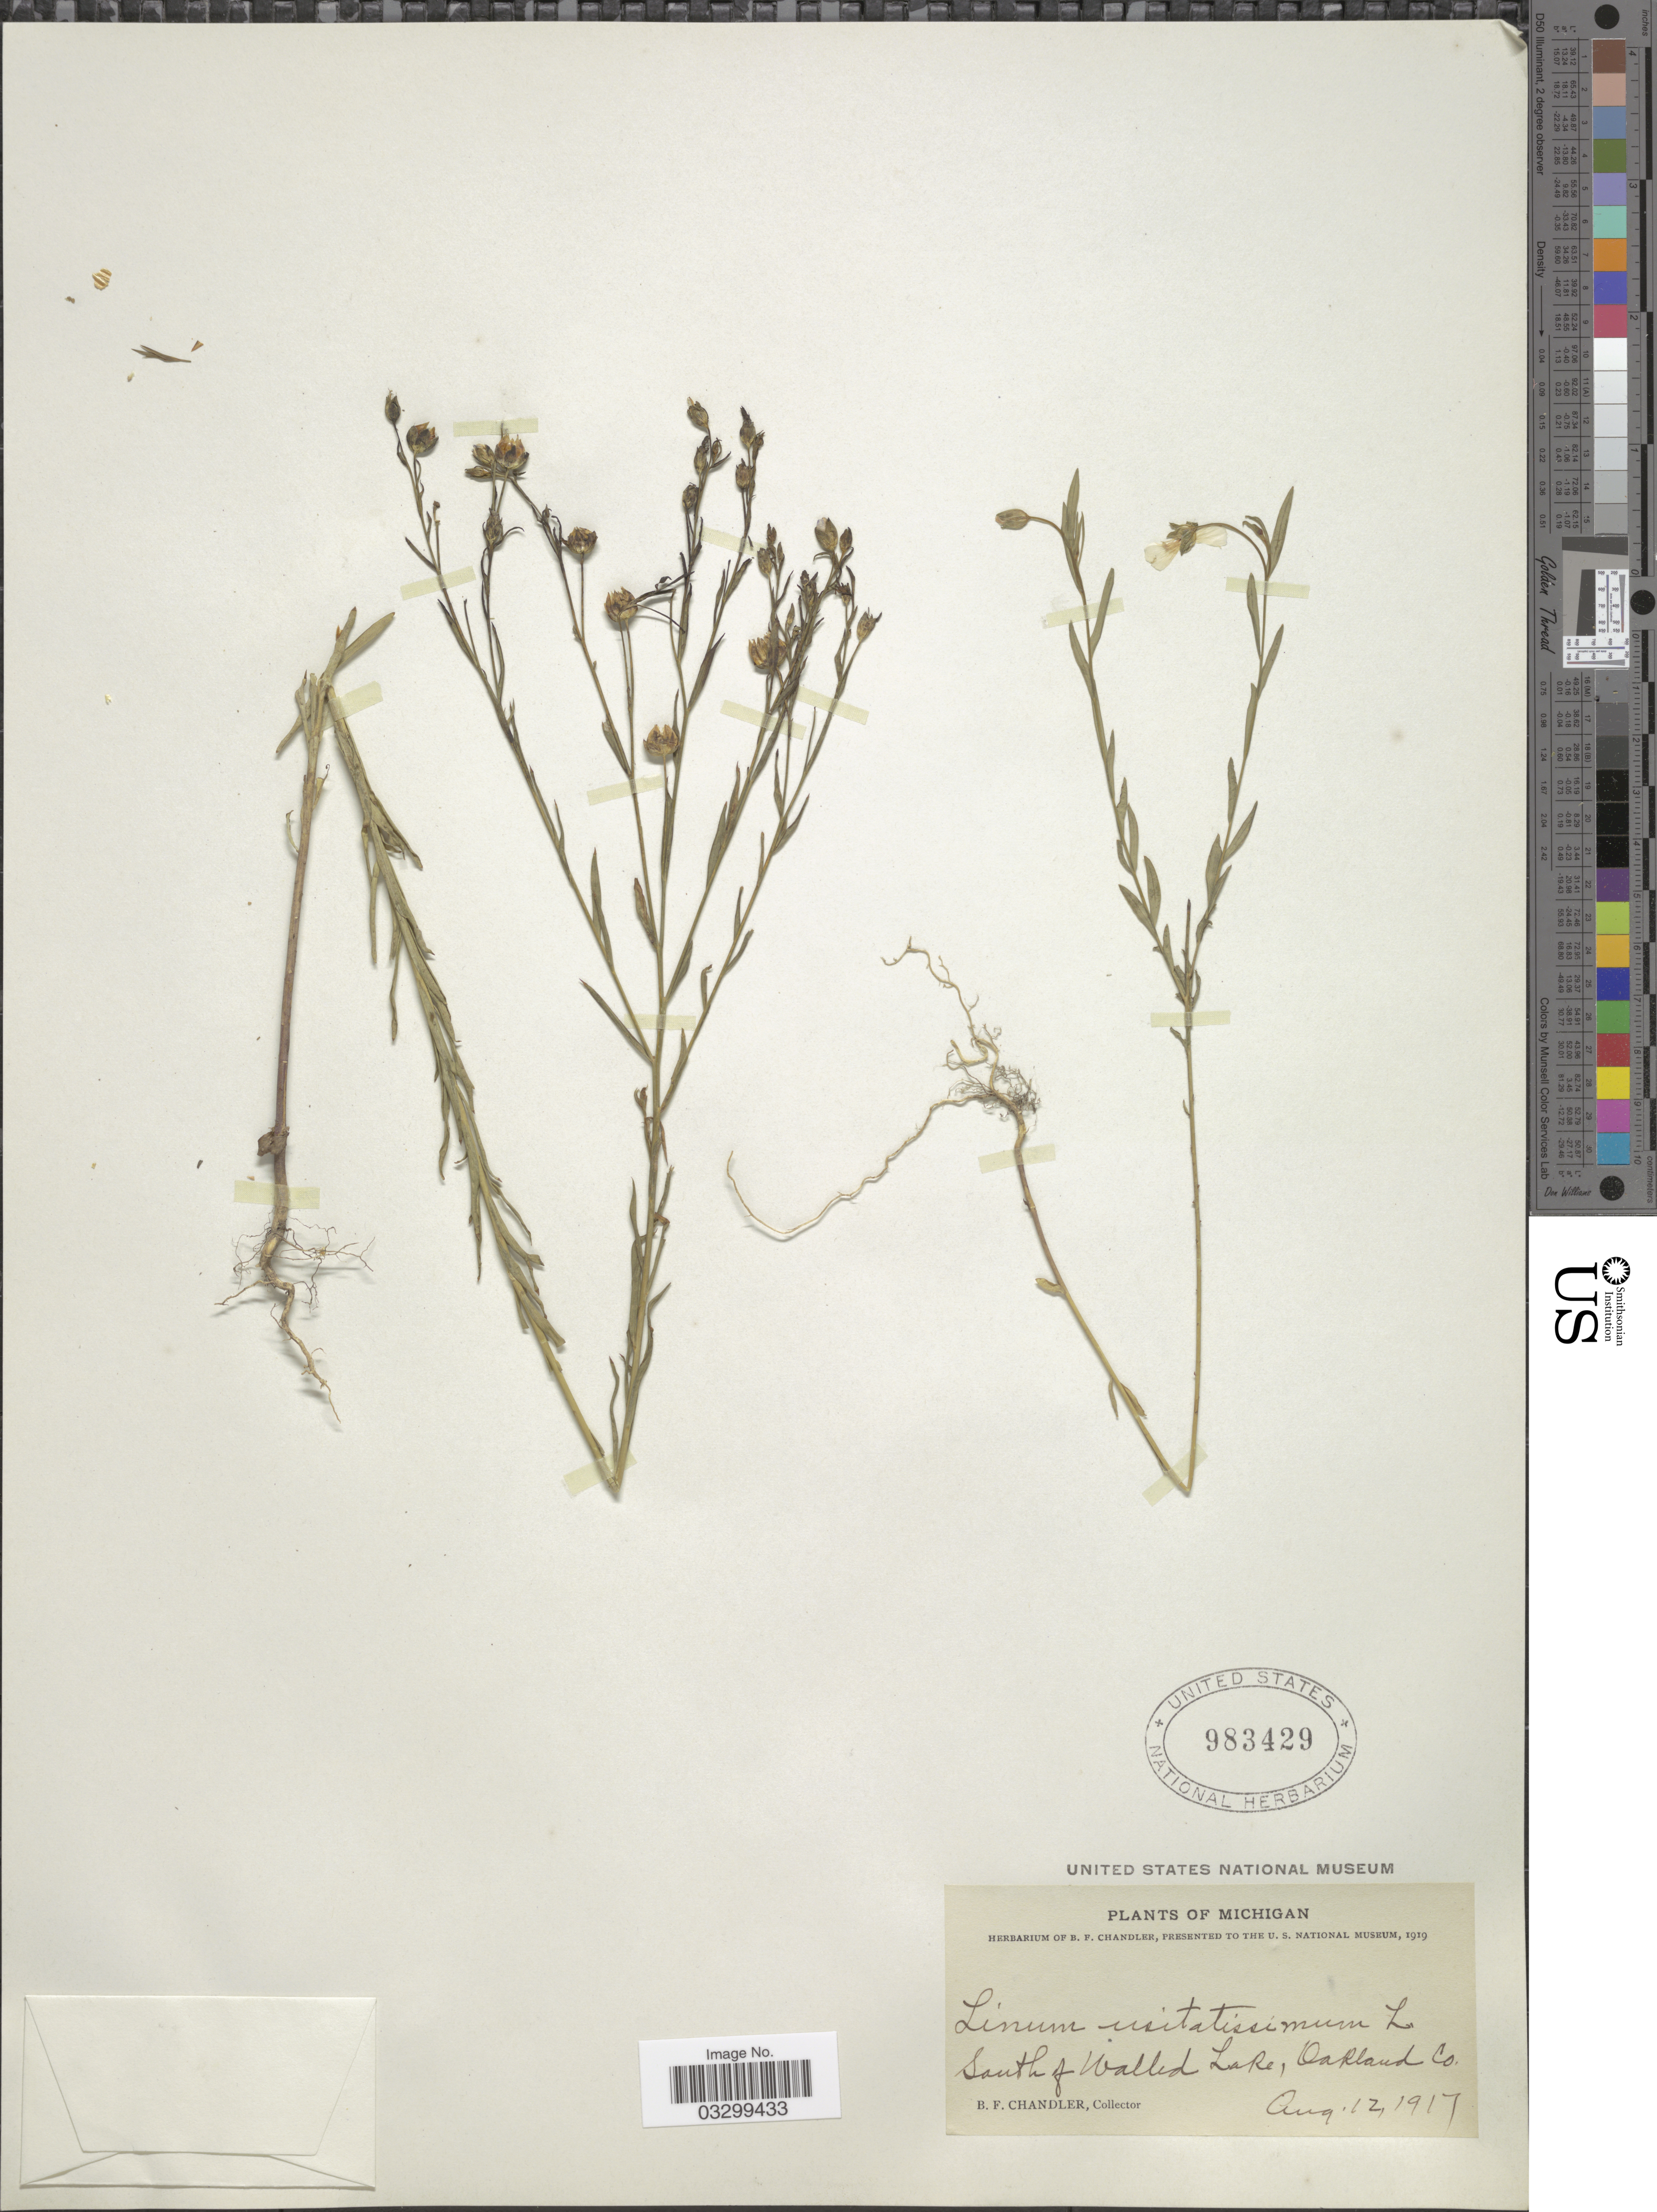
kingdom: Plantae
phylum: Tracheophyta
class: Magnoliopsida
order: Malpighiales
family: Linaceae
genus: Linum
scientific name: Linum usitatissimum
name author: L.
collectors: B. F. Chandler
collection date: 1917-08-12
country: United States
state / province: Michigan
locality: South of Walled Lake, Oakland Co.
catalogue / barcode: US 983429